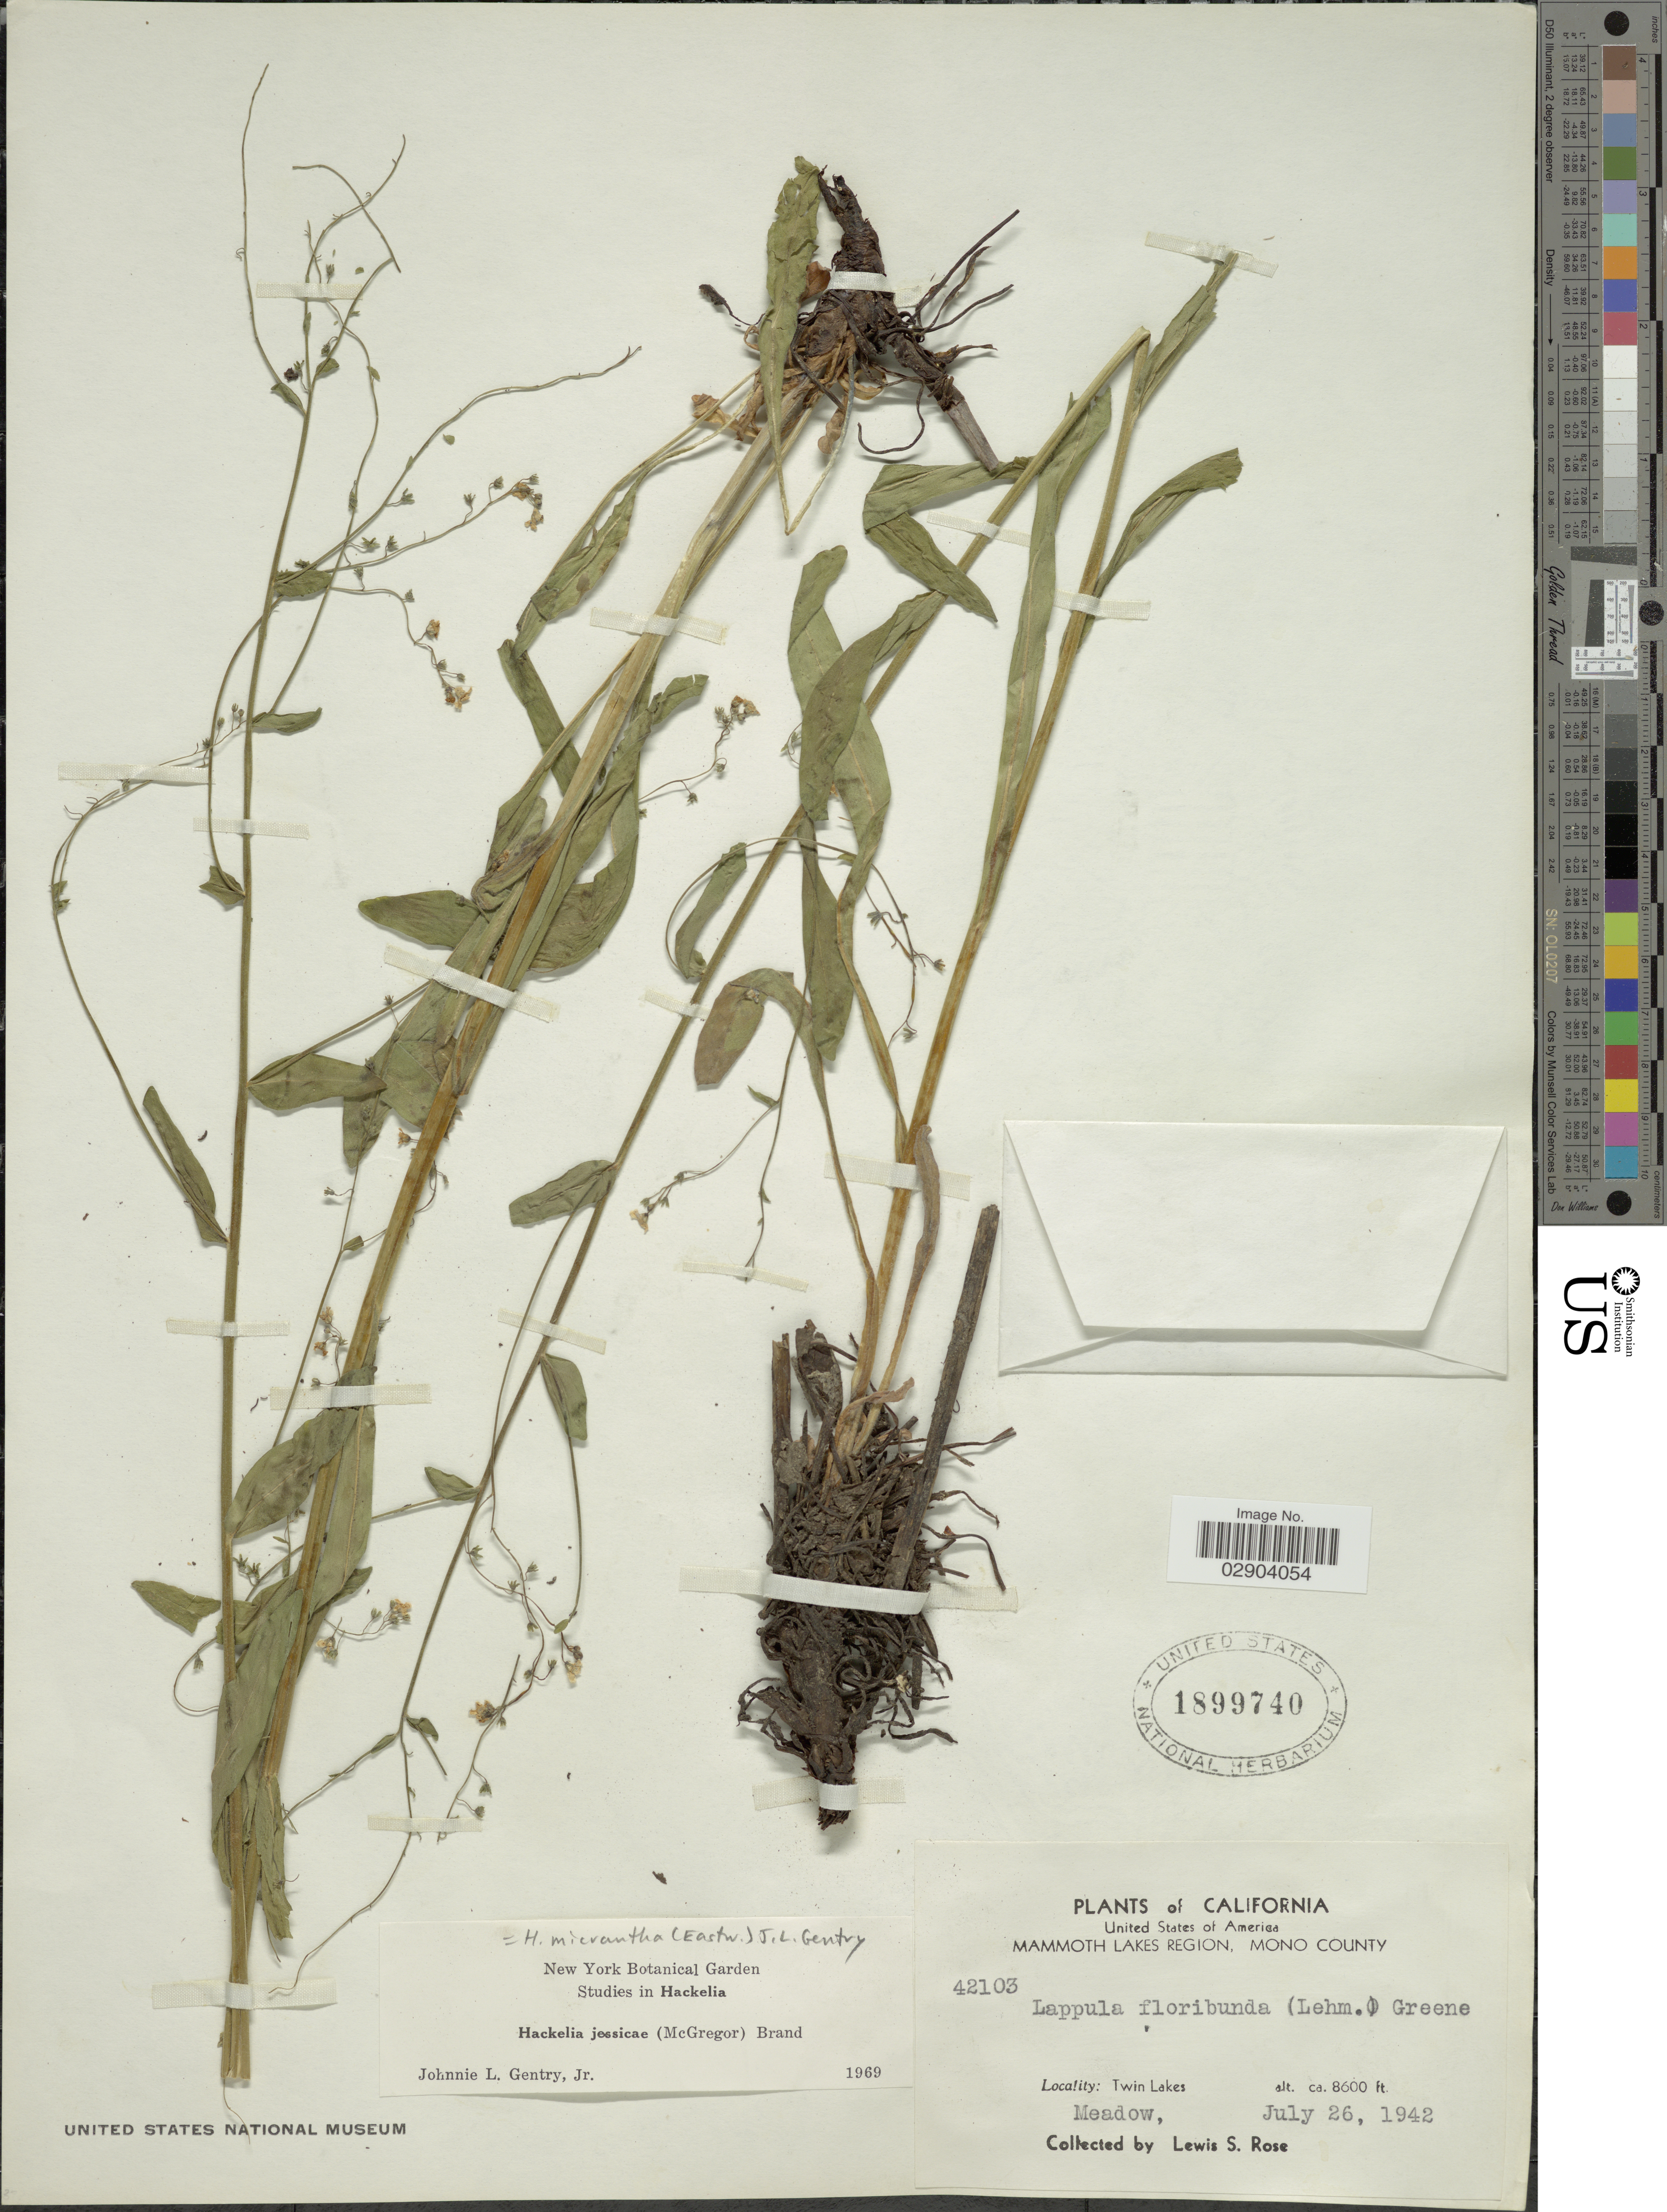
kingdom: Plantae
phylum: Tracheophyta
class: Magnoliopsida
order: Boraginales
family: Boraginaceae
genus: Hackelia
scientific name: Hackelia micrantha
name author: (Eastw.) J.L. Gentry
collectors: L. S. Rose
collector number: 42103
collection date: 1942-07-26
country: United States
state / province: California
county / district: Mono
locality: Mammoth Lakes Region, Mono County. Twin Lakes Meadow.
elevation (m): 2621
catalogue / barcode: US 1899740